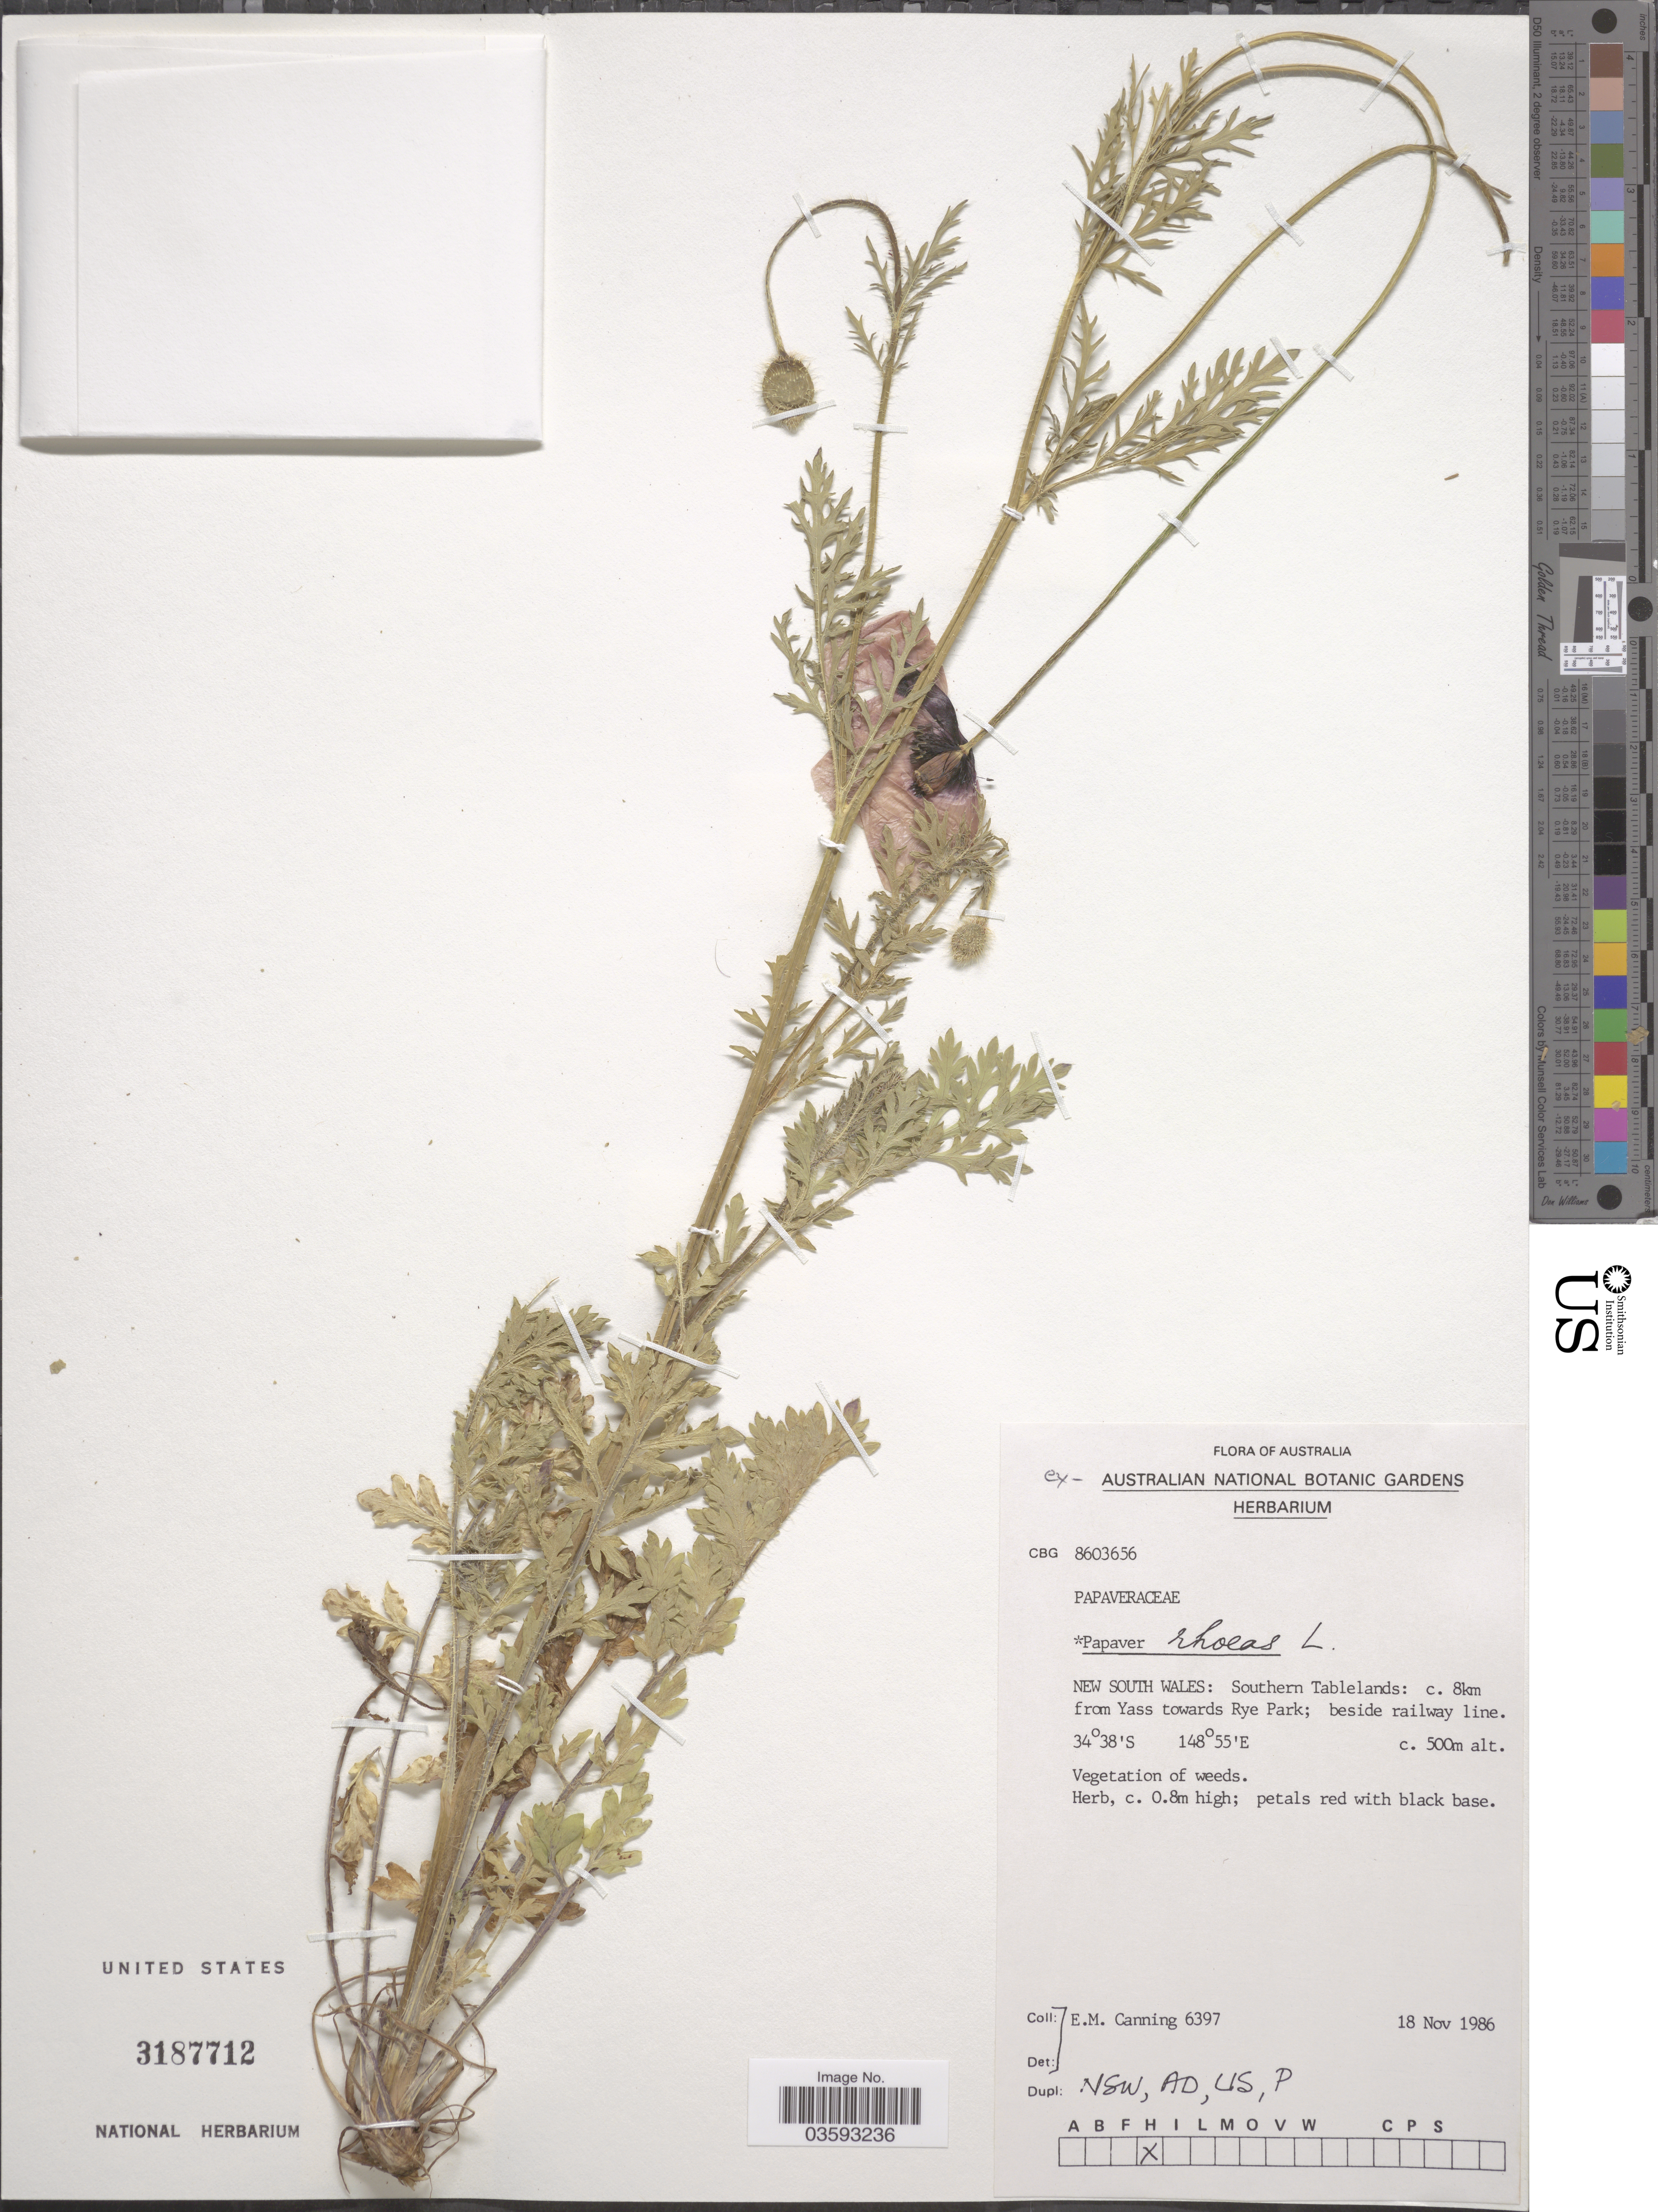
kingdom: Plantae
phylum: Tracheophyta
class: Magnoliopsida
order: Ranunculales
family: Papaveraceae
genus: Papaver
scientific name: Papaver rhoeas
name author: L.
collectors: E. Canning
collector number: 6397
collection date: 1986-11-18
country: Australia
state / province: New South Wales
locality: Southern Tablelands: c. 8km from Yass towards Rye Park; beside railway line.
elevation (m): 500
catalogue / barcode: US 3187712